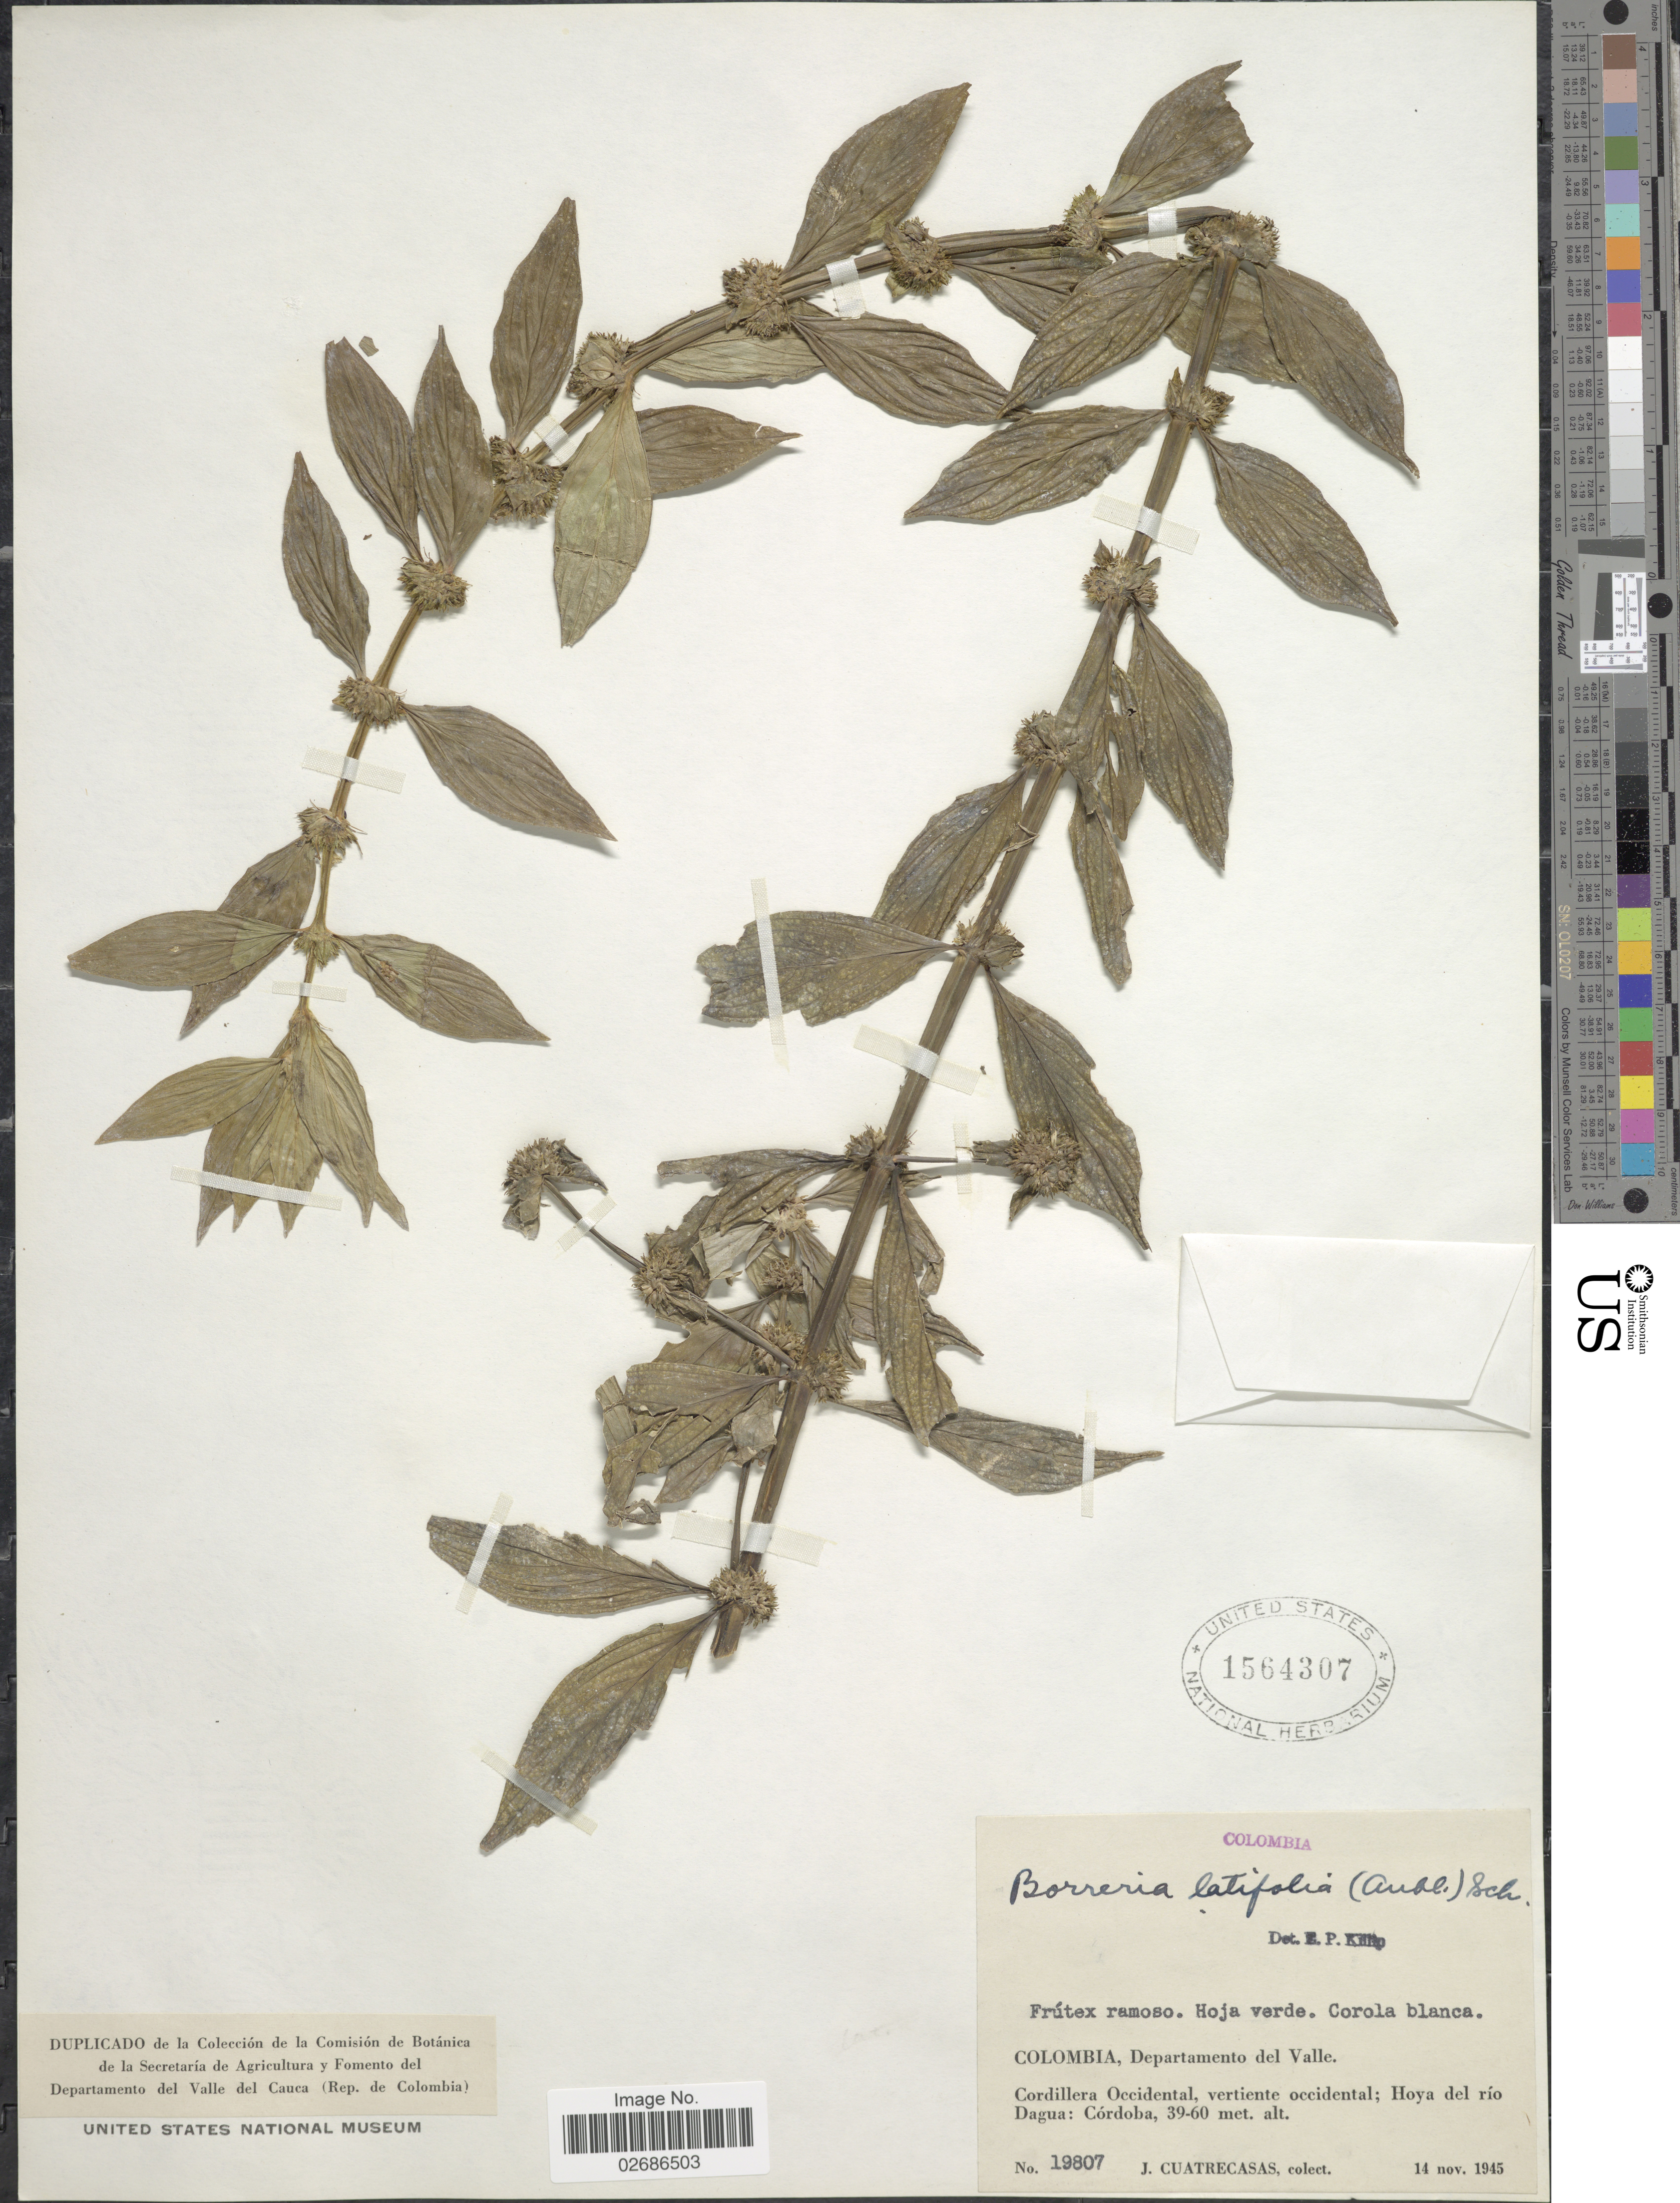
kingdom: Plantae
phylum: Tracheophyta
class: Magnoliopsida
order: Gentianales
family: Rubiaceae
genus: Borreria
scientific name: Borreria latifolia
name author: (Aubl.) K. Schum.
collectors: J. Cuatrecasas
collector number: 19807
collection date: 1945-11-14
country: Colombia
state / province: Valle del Cauca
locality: Colombia, Departamento del Valle, Cordillera Occidental, vertiente occidental: Hoya del rio Dagua: Cordoba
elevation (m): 39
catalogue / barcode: US 1564307